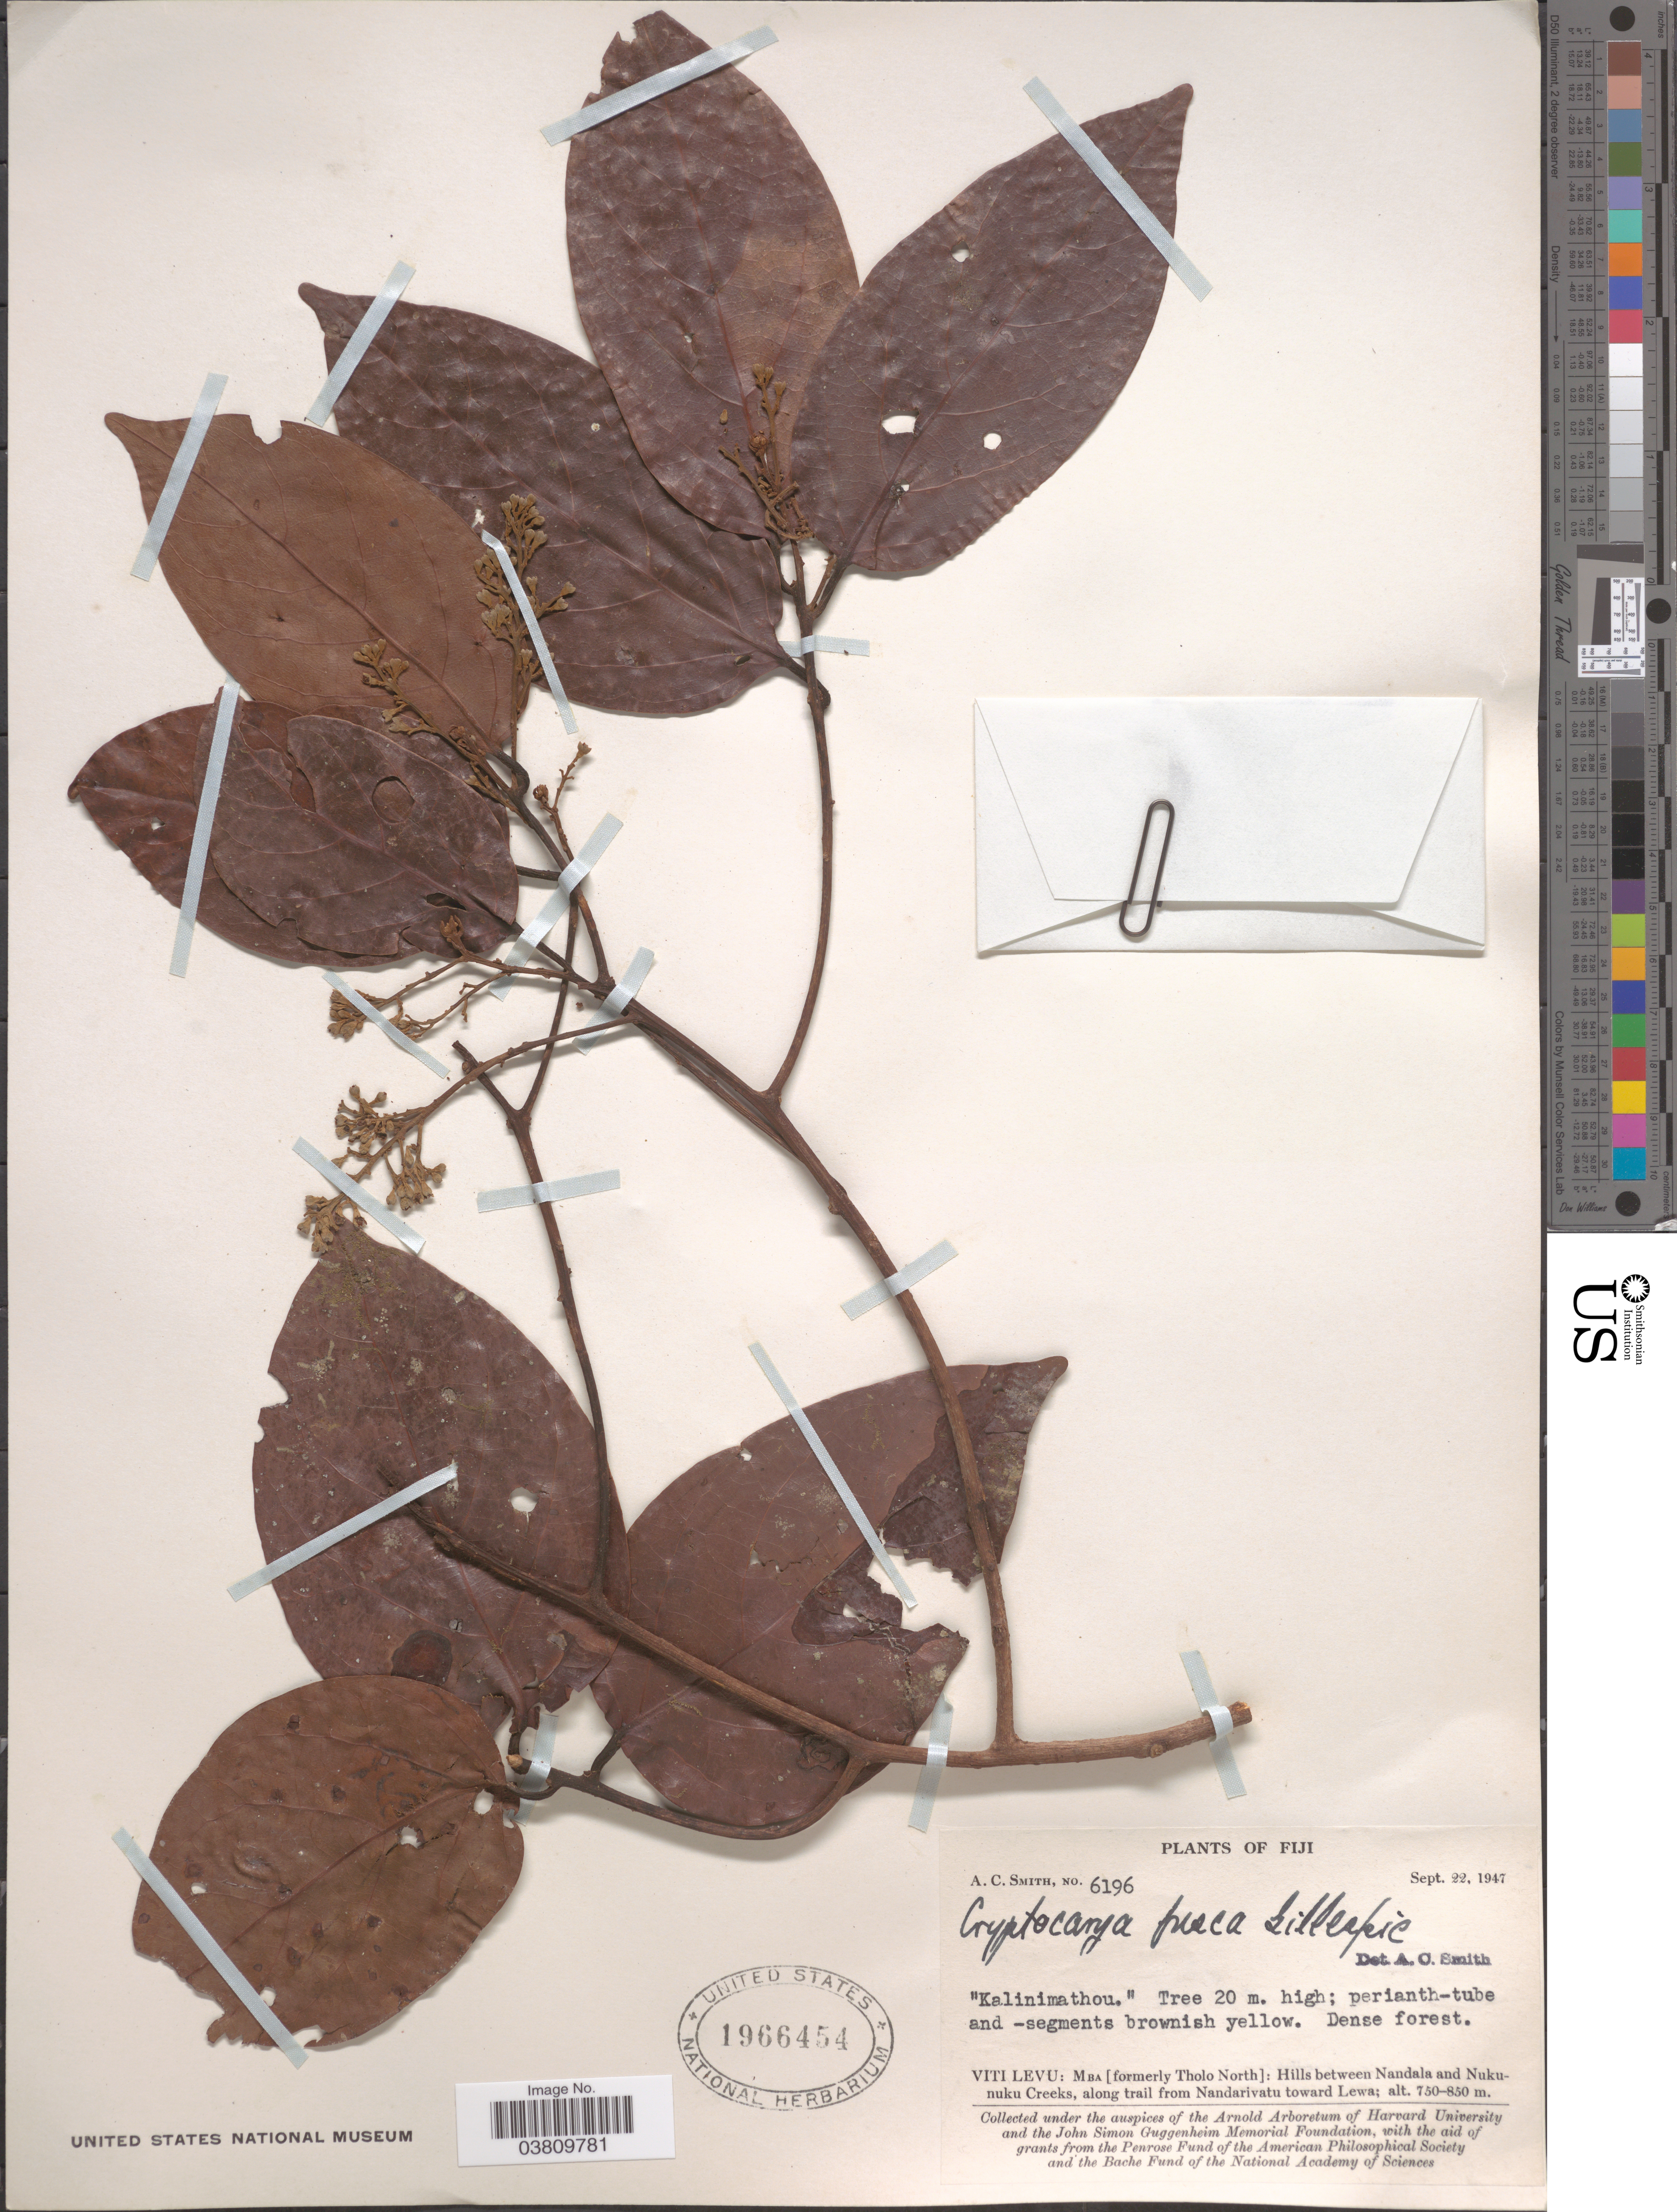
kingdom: Plantae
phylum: Tracheophyta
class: Magnoliopsida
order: Laurales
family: Lauraceae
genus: Cryptocarya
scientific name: Cryptocarya fusca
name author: Gillespie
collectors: A. C. Smith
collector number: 6196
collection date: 1947-09-22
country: Fiji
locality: Viti Levu: Mba [ formerly Tholo North]: Hills between Nandala and Nukunuku Creeks, along trail from Nandarivatu toward Lewa.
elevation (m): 750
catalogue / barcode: US 1966454